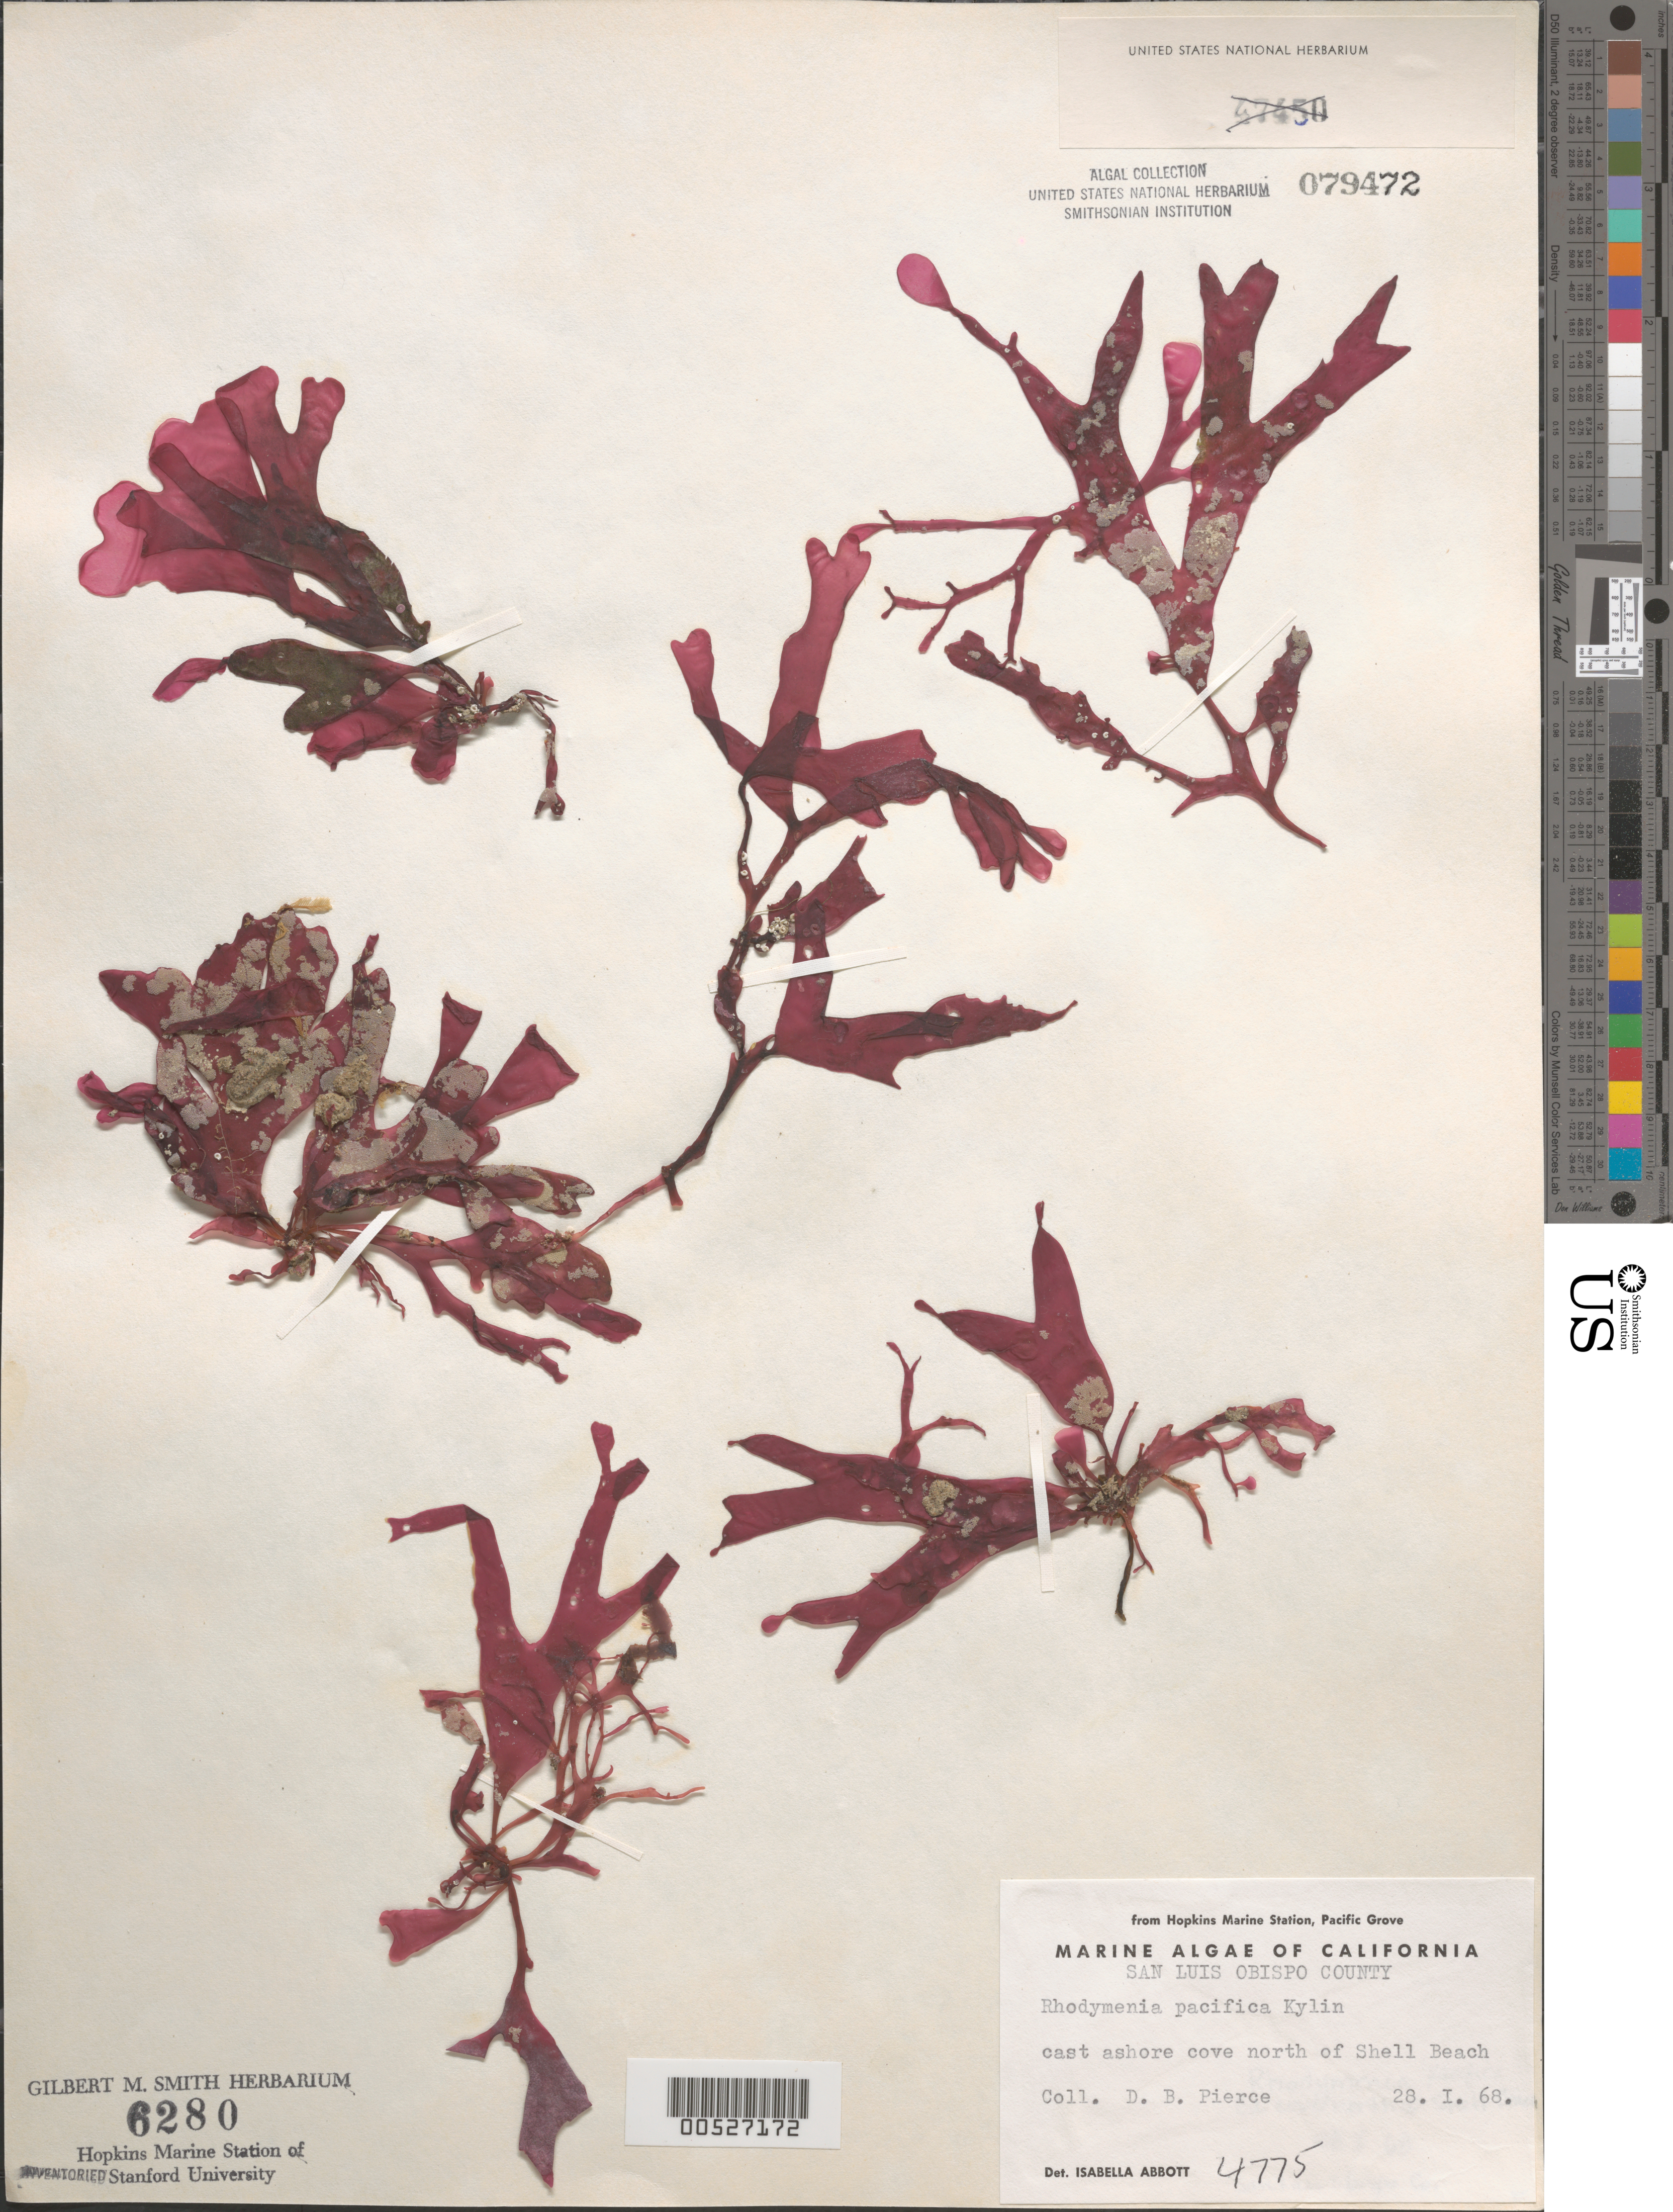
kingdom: Plantae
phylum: Rhodophyta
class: Florideophyceae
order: Rhodymeniales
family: Rhodymeniaceae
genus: Rhodymenia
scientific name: Rhodymenia pacifica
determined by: Abbott, Isabella A.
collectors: D. Pierce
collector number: IAA 4775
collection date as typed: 28 Jan 1968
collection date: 1968-01-28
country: United States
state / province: California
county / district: San Luis Obispo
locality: Cove north of Shell Beach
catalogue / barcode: US 79472